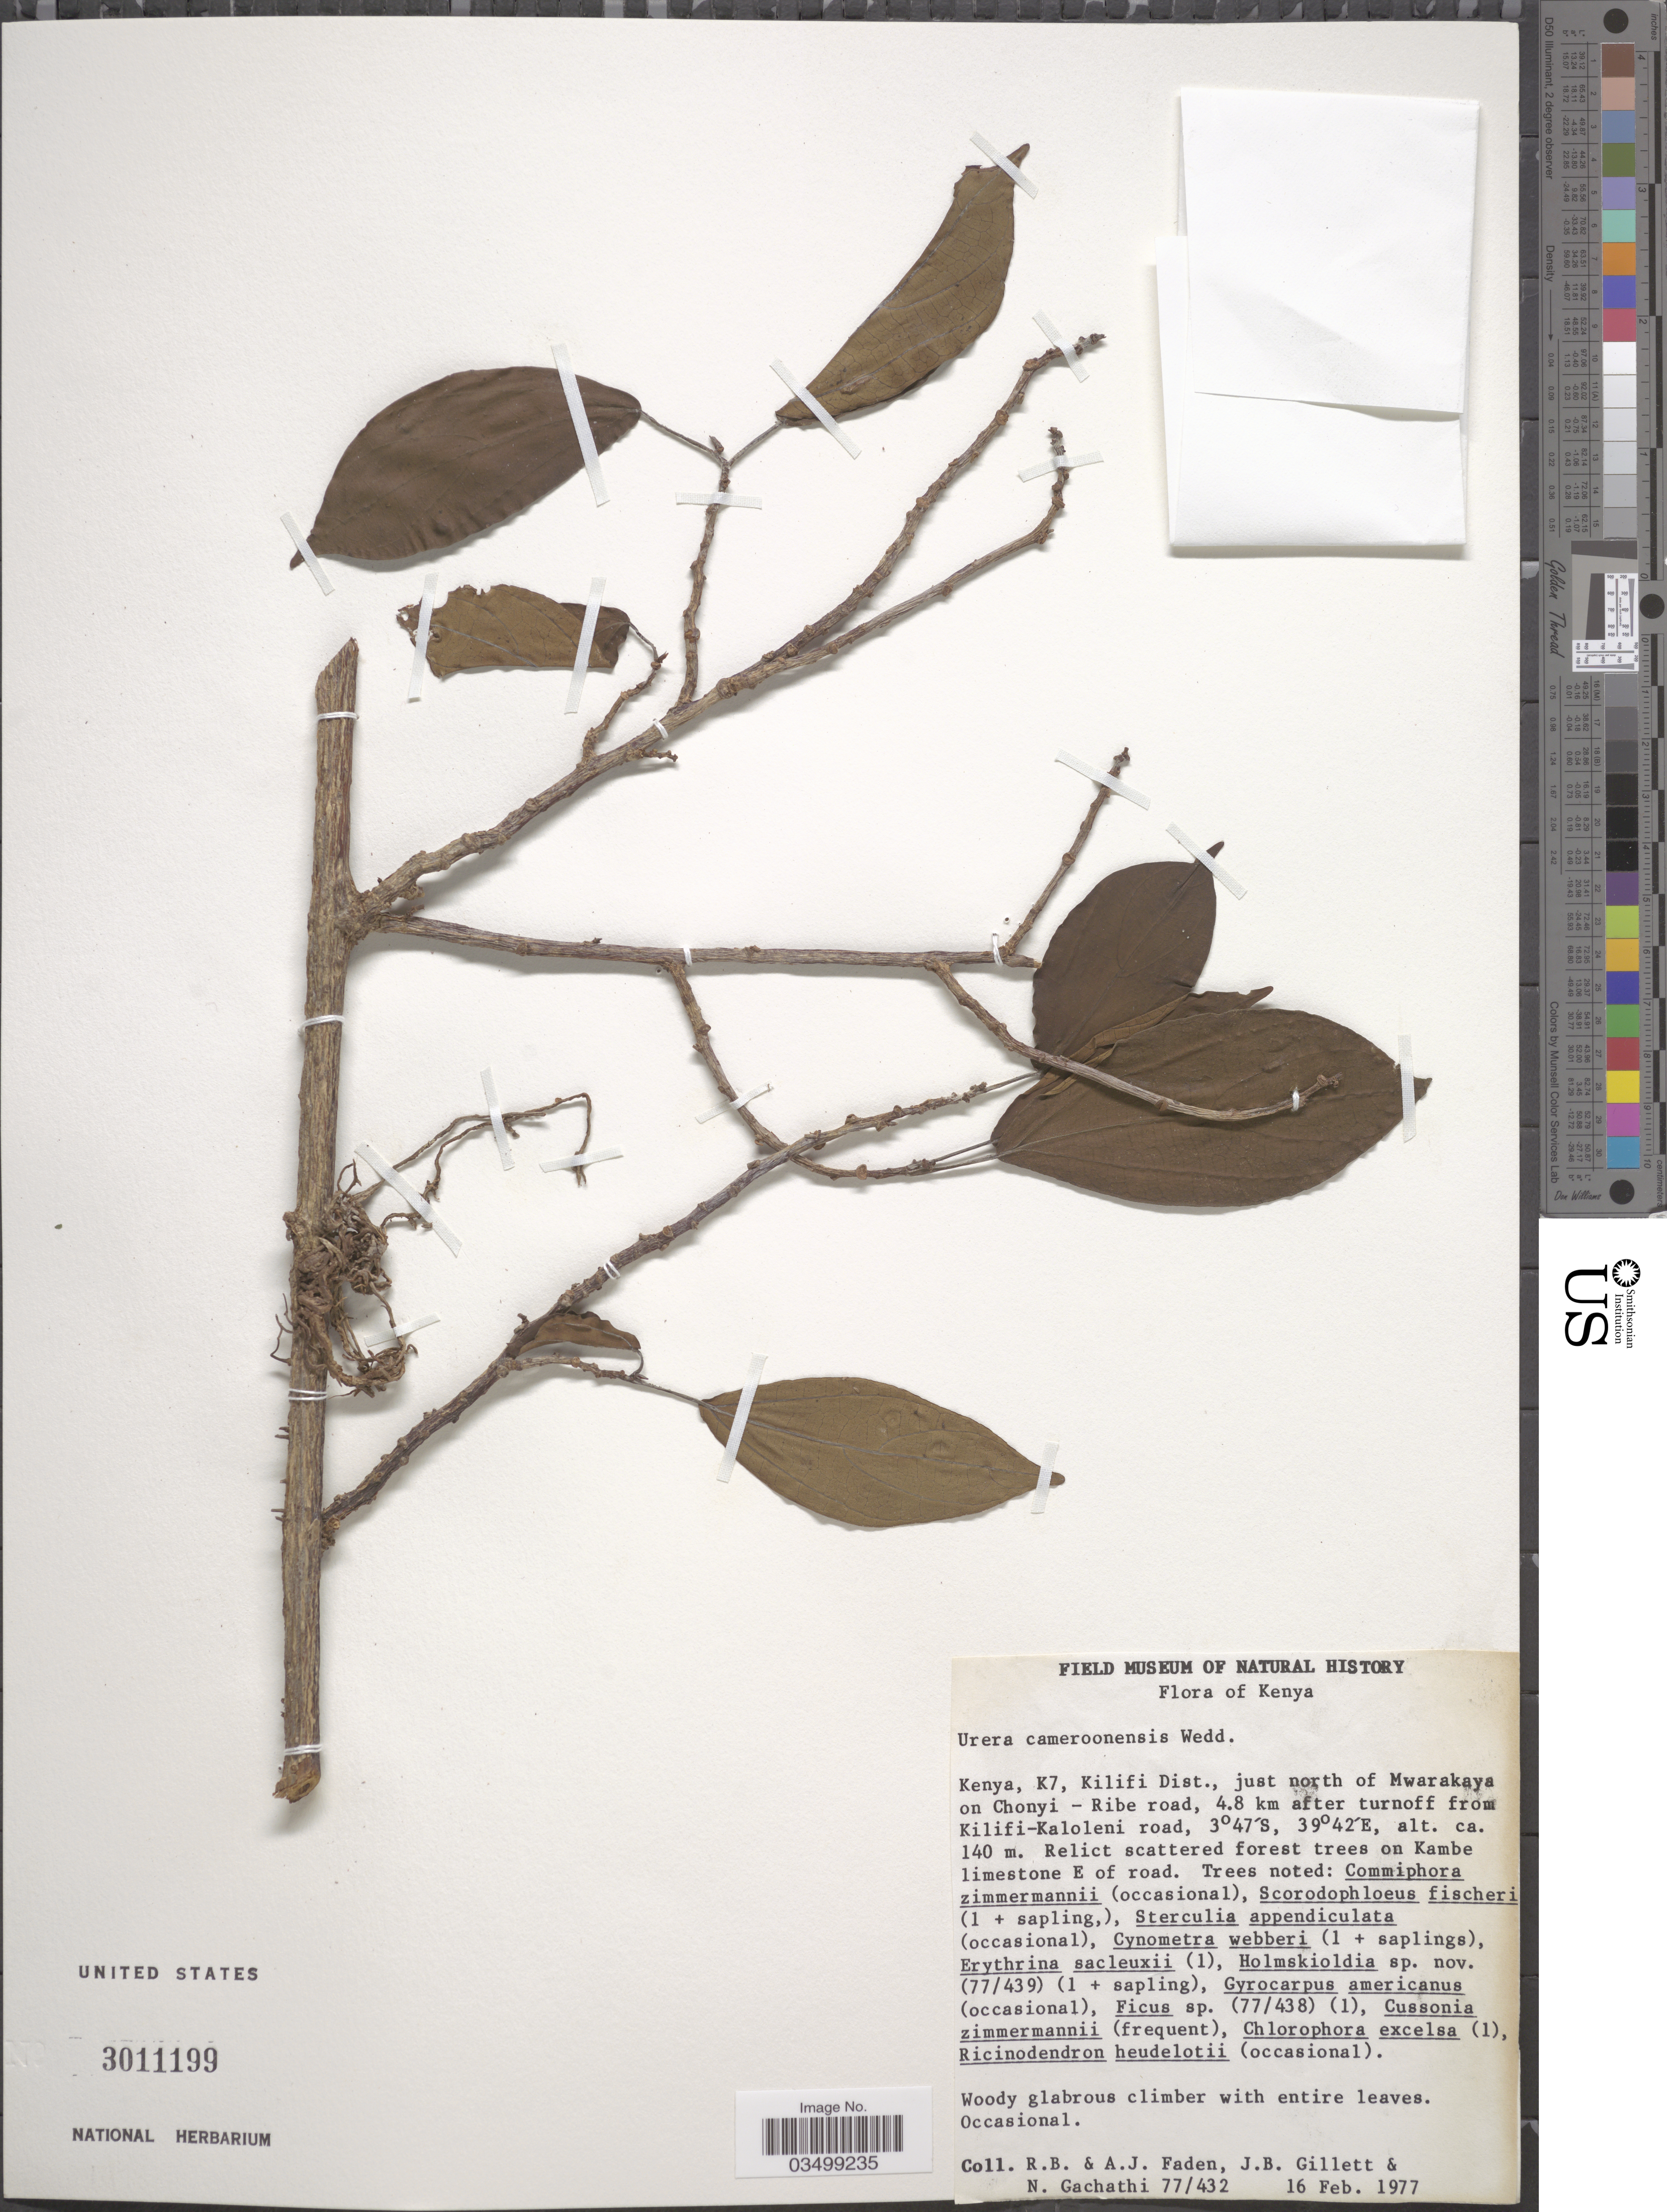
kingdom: Plantae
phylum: Tracheophyta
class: Magnoliopsida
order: Rosales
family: Urticaceae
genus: Scepocarpus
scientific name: Scepocarpus trinervis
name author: (Hochst.) T. Wells & A. K. Monro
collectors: R. B. Faden, A. J. Faden, J. B. Gillett & N. Gachathi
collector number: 77/432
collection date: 1977-02-16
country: Kenya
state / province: Kilifi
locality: K7, Kilifi Dist., just north of Mwarakaya on Chonyi - Ribe road, 4.8 km after turnoff from Kilifi-Kaloleni road. Relict scattered forest trees on Kambe limestone E of road.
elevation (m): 140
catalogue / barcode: US 3011199